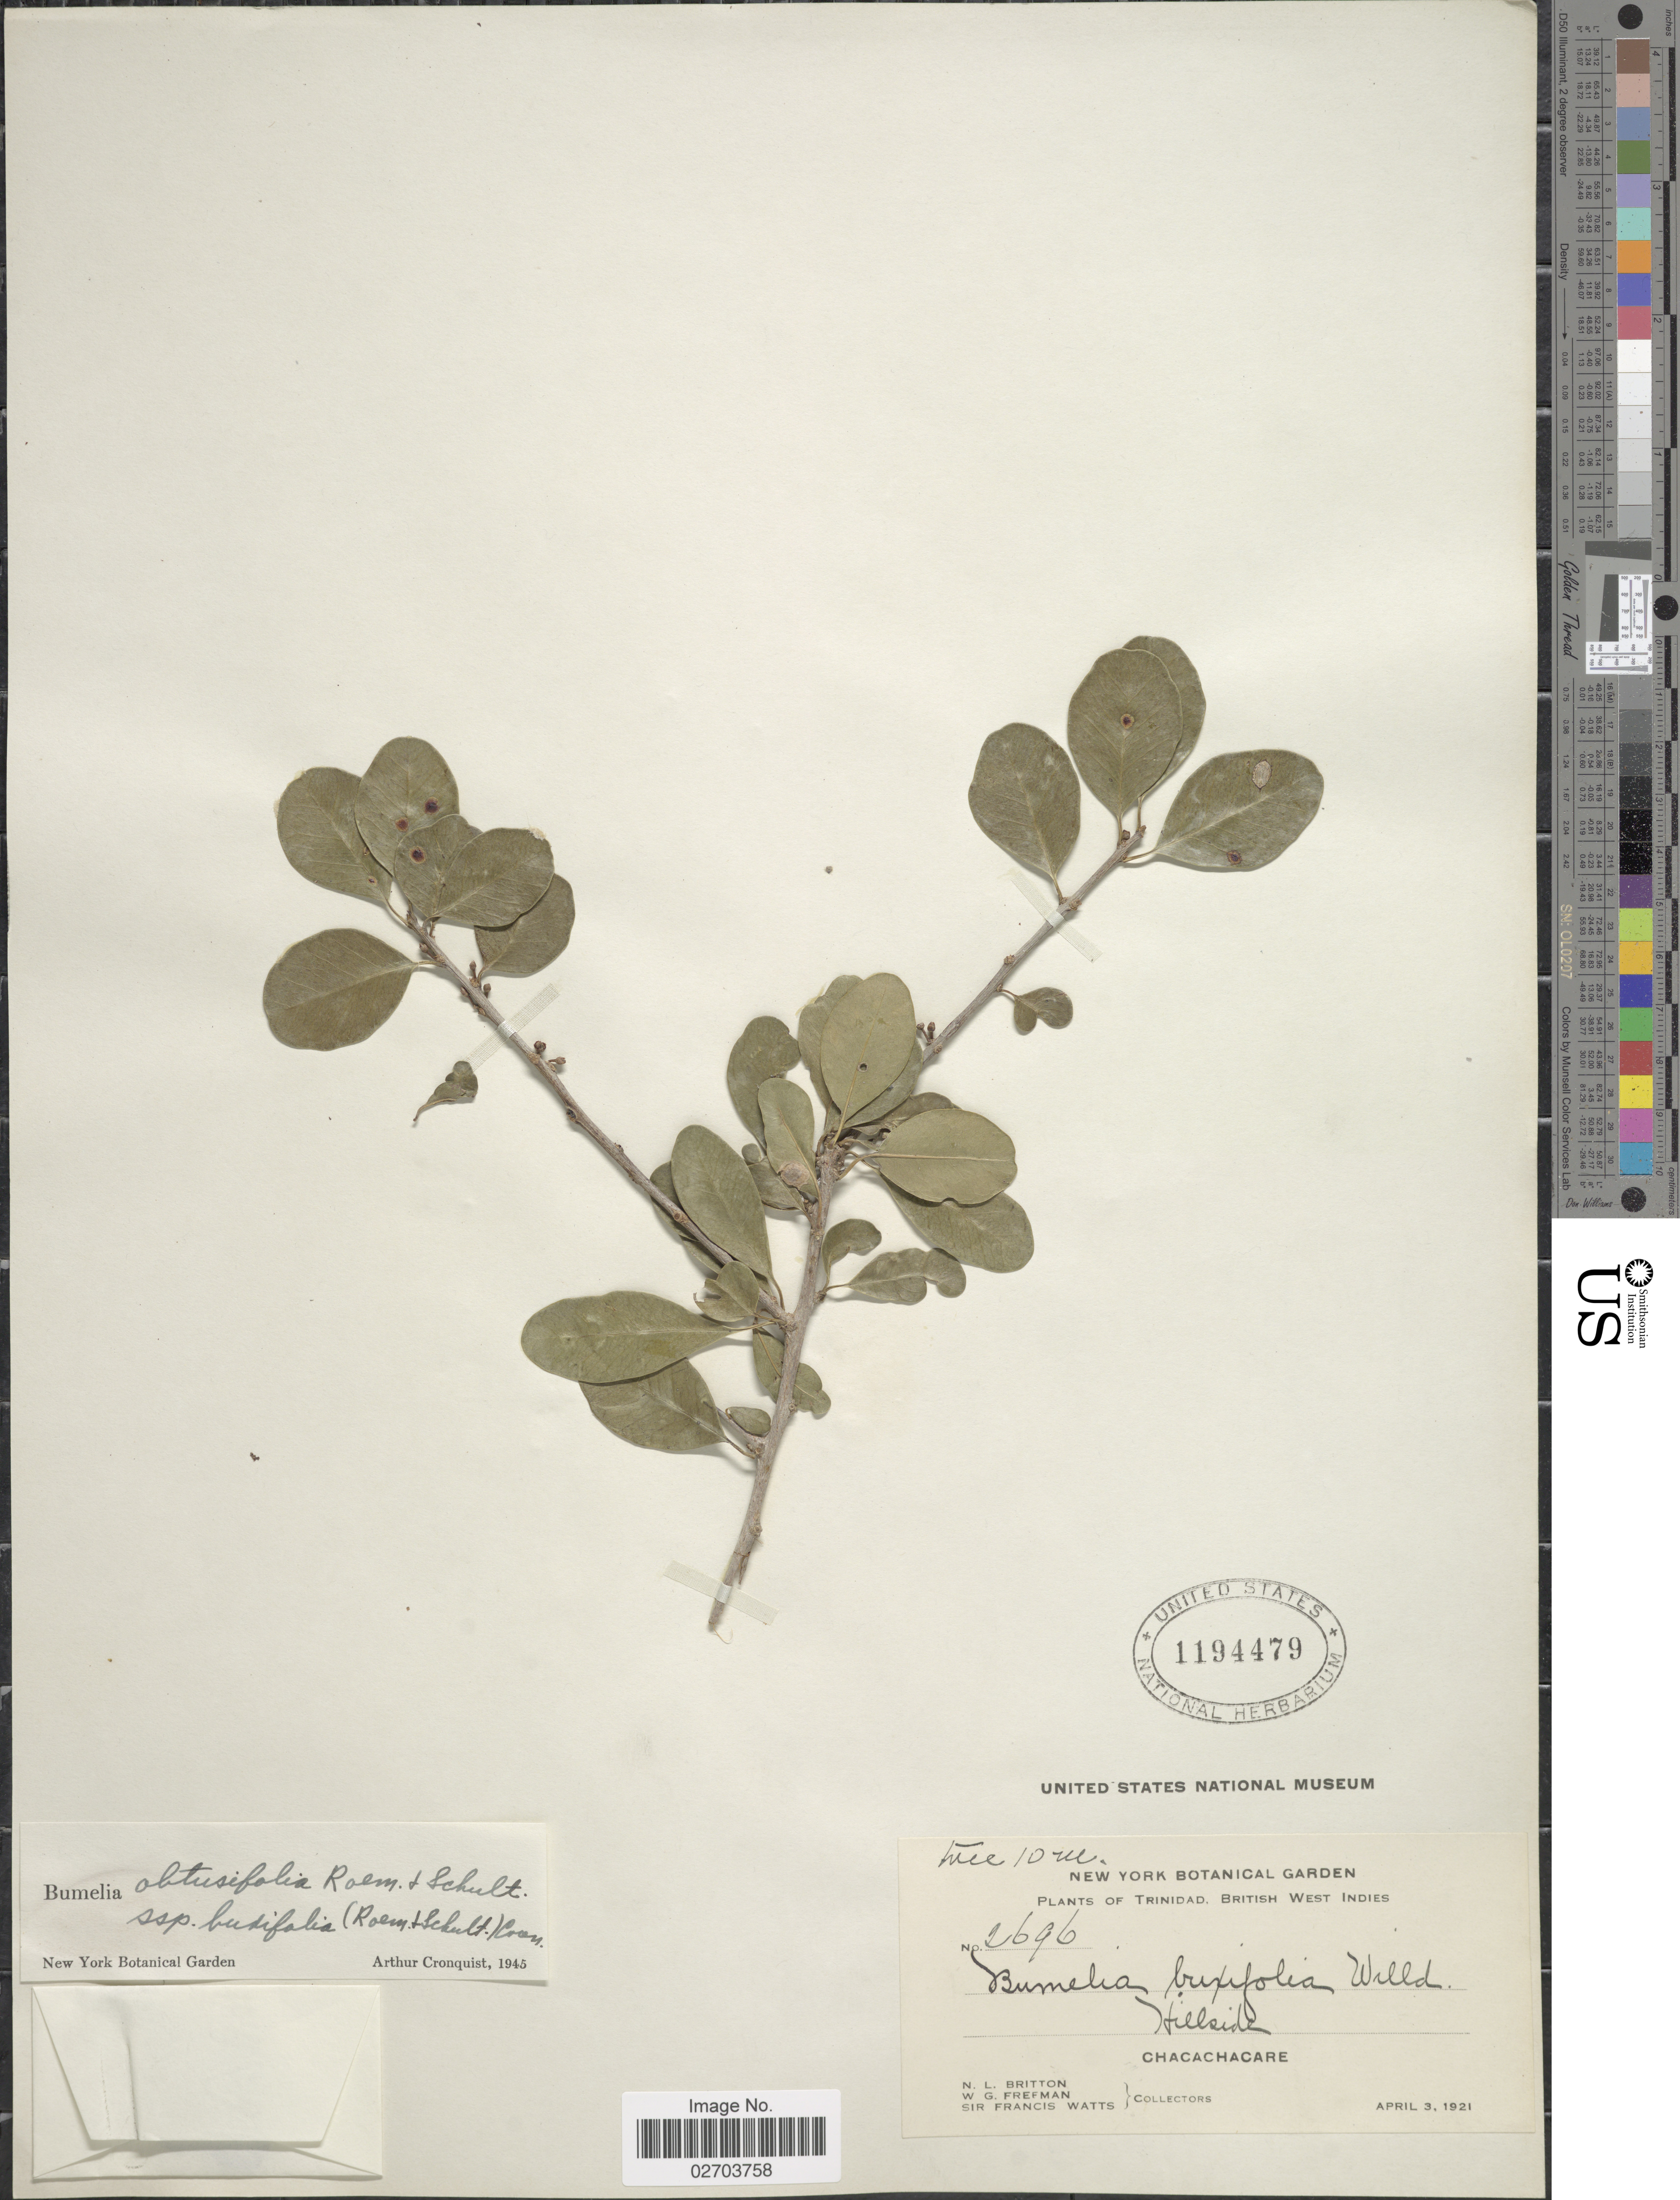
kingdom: Plantae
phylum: Tracheophyta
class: Magnoliopsida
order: Ericales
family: Sapotaceae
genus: Sideroxylon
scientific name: Sideroxylon obtusifolium subsp. buxifolium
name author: (Roem. & Schult.) T.D. Penn.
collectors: N. Britton, W. Frefman & F. Watts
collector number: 2696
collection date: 1921-04-03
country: Trinidad and Tobago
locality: Trinidad, Chacachacare, hillside.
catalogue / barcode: US 1194479